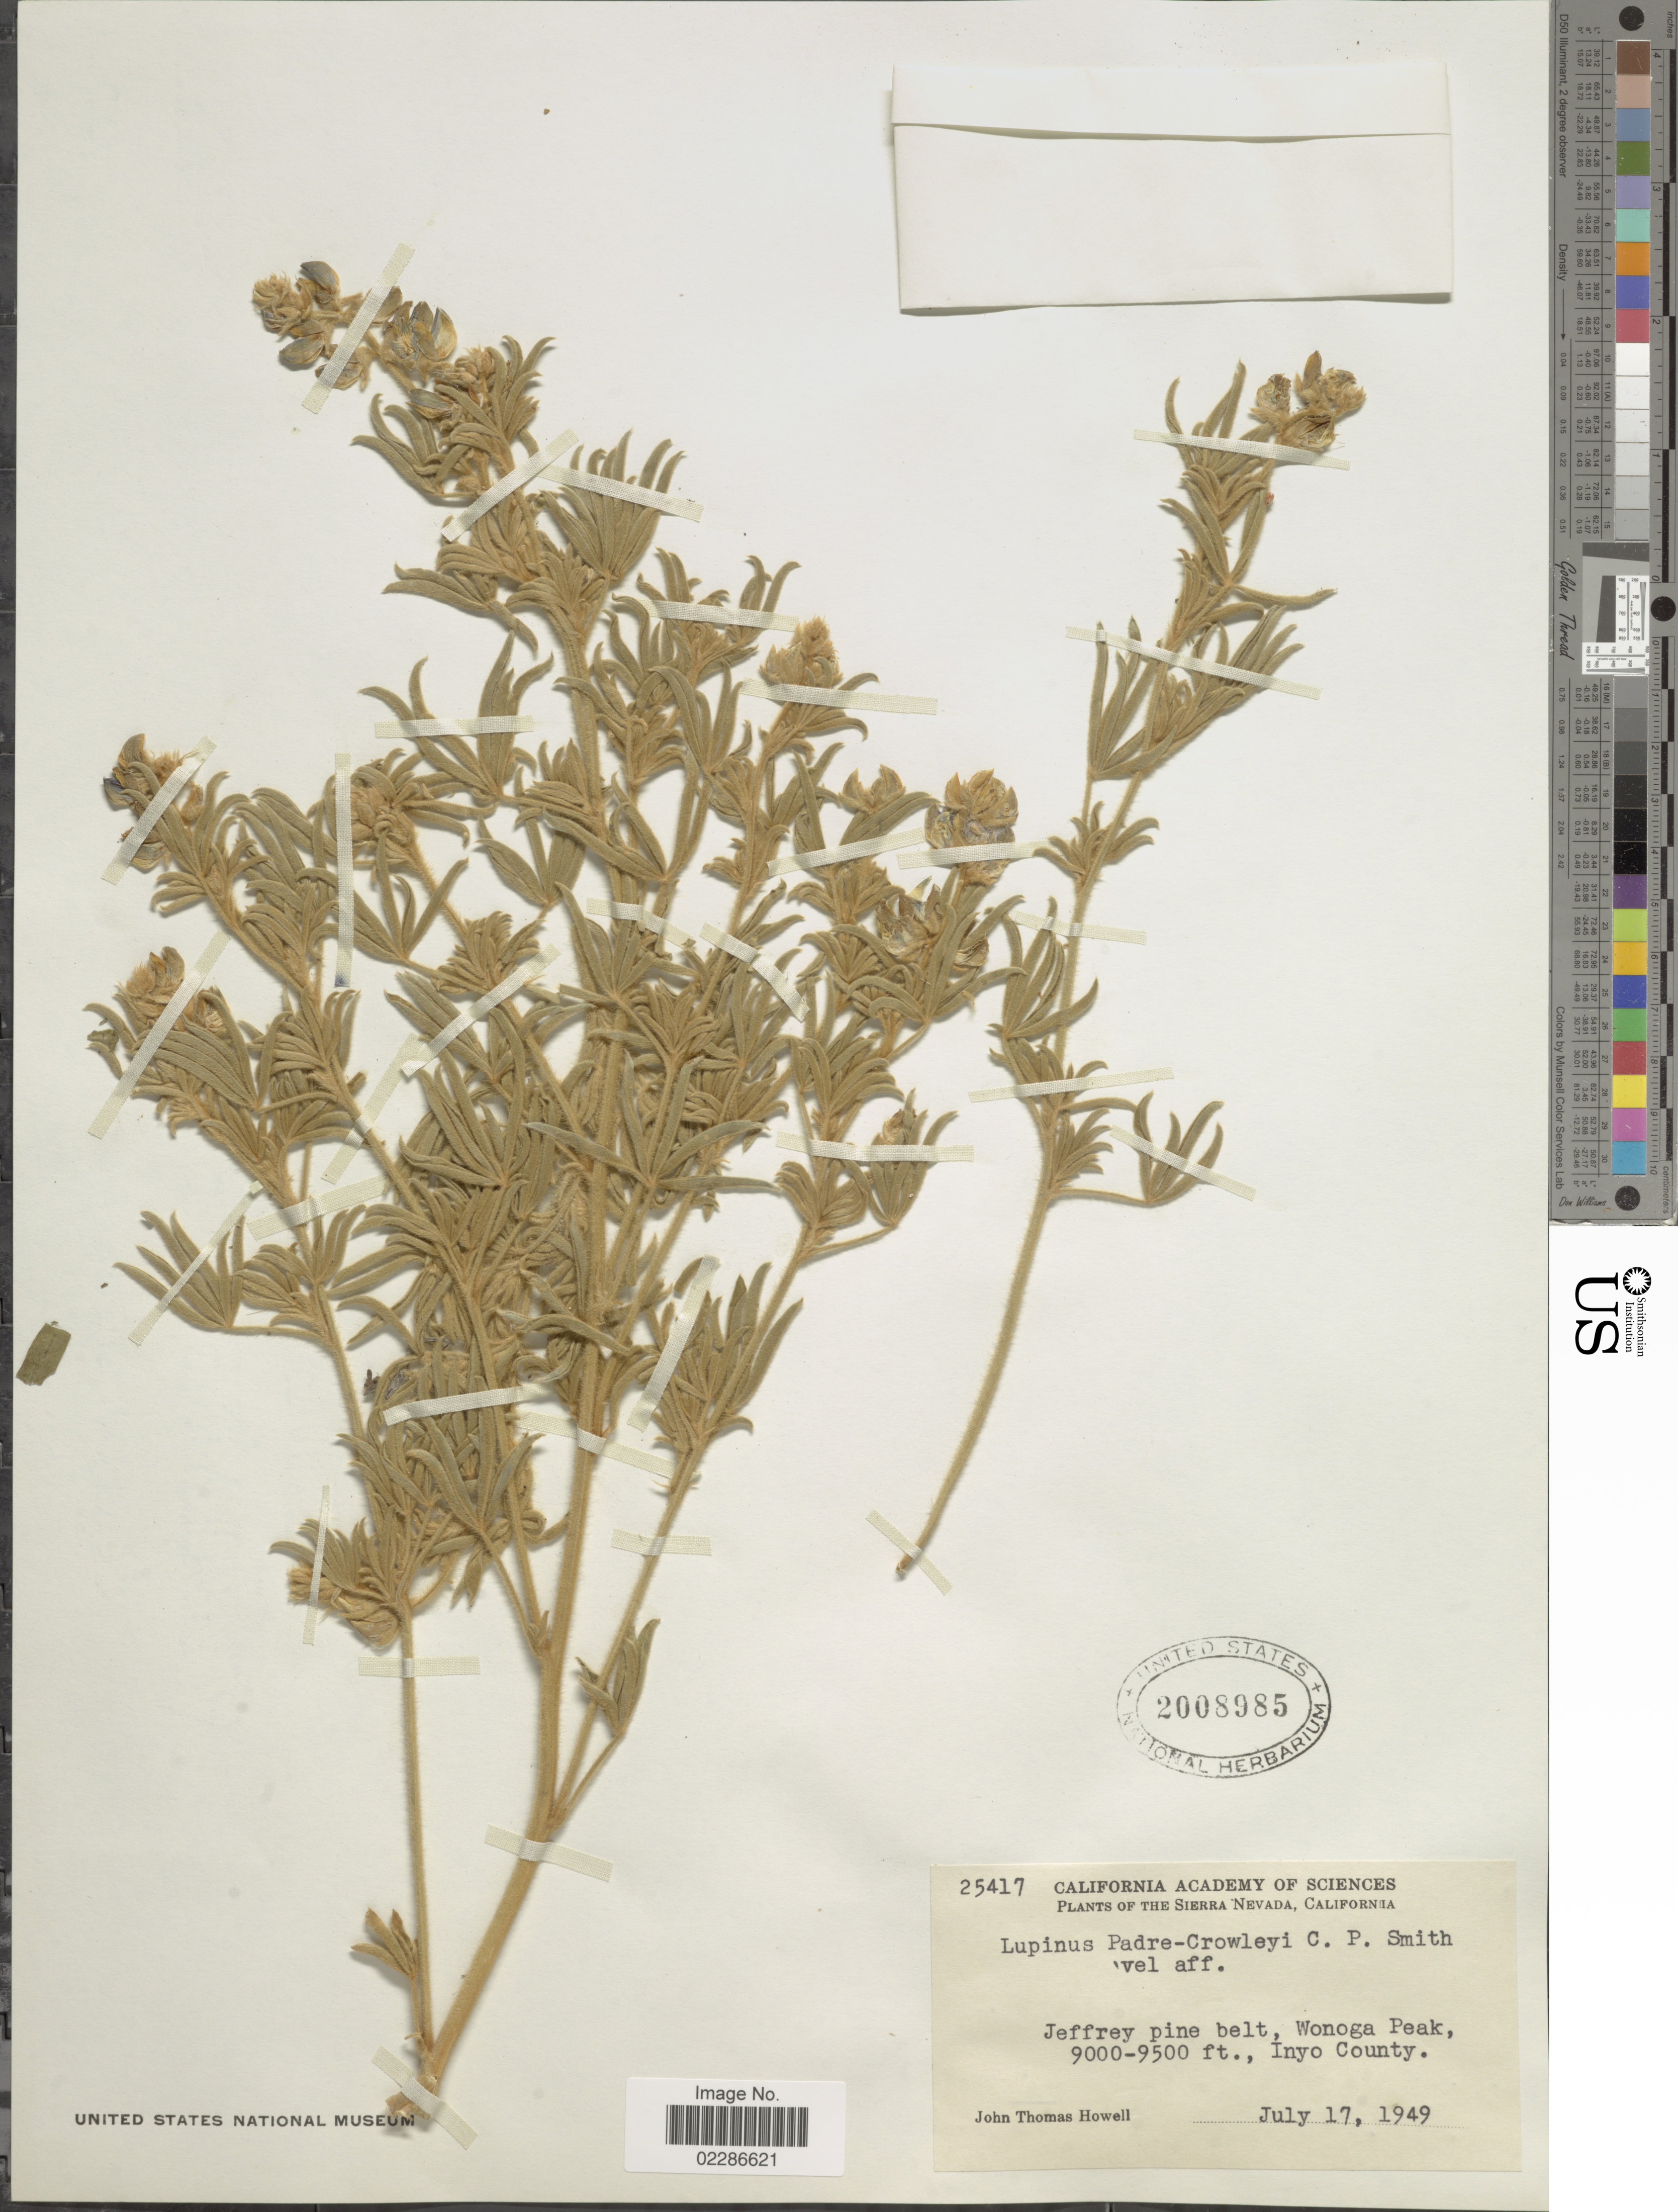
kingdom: Plantae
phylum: Tracheophyta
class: Magnoliopsida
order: Fabales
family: Fabaceae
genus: Lupinus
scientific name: Lupinus padre-crowleyi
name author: C.P. Sm.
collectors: J. T. Howell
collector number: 25417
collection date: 1949-07-17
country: United States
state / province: California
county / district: Inyo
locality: The Sierra Nevada, Jeffrey pine belt, Wonoga Peak., Inyo County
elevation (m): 2743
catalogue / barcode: US 2008985